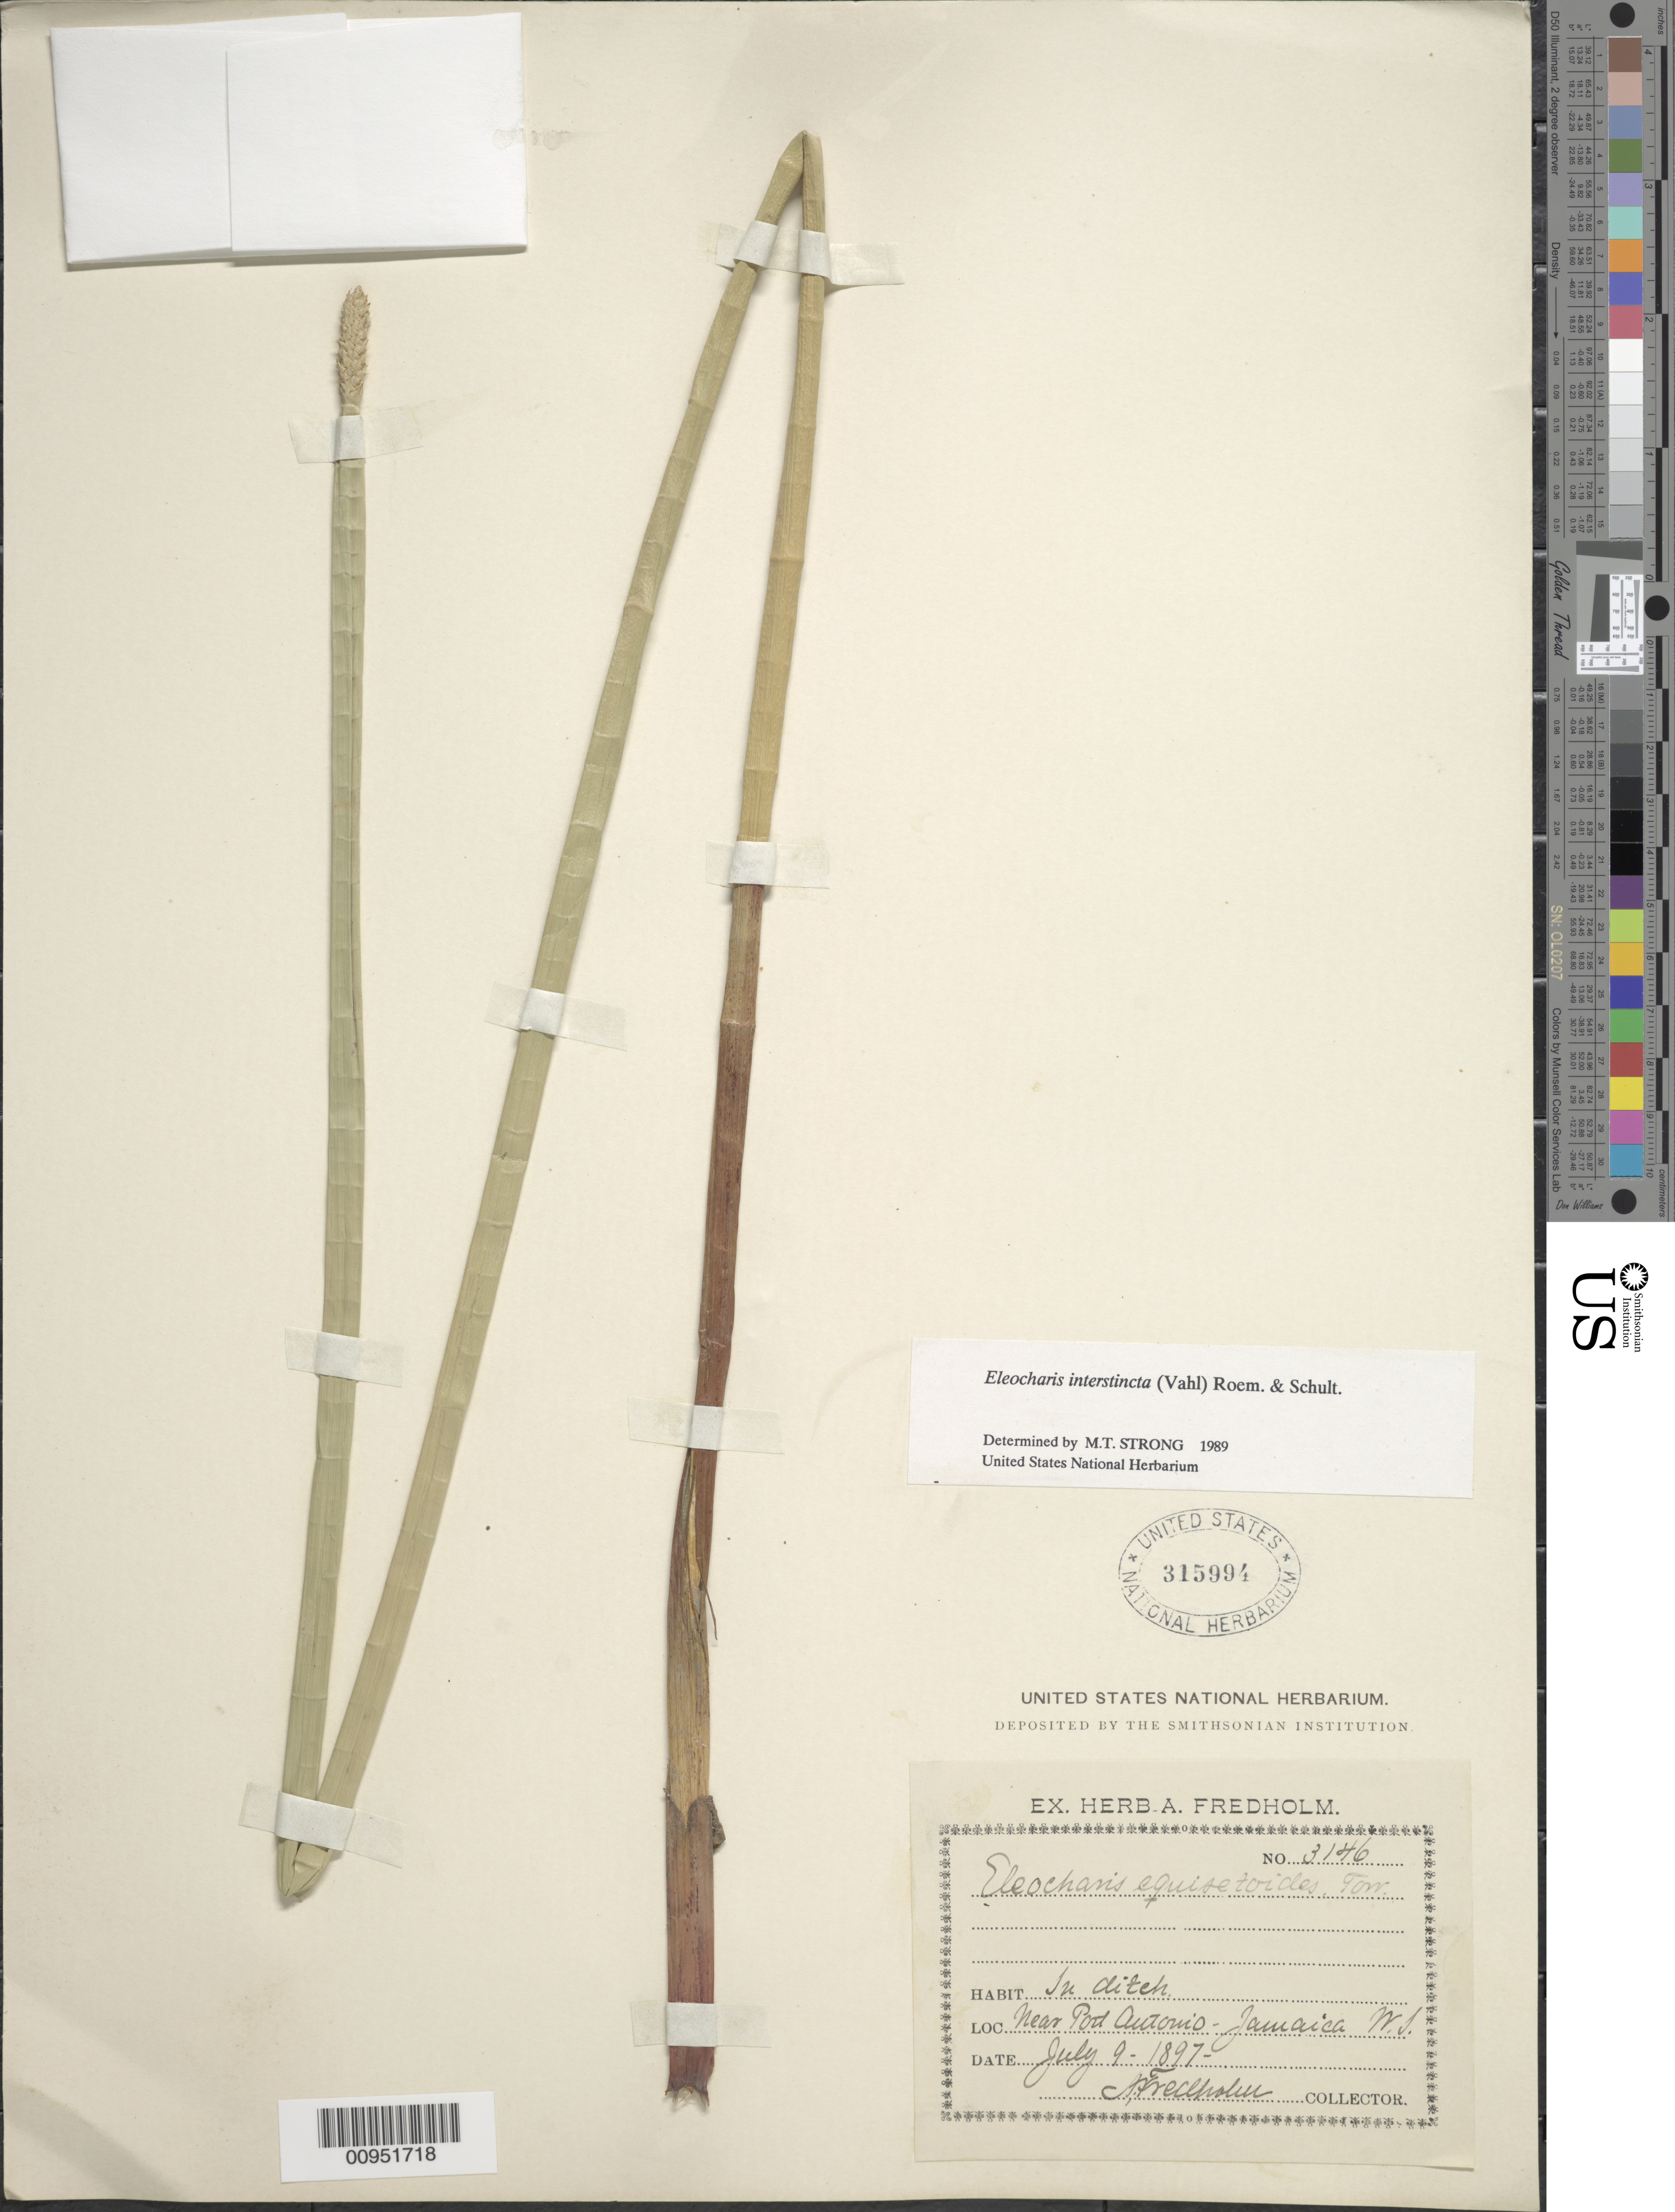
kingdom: Plantae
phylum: Tracheophyta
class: Liliopsida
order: Poales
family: Cyperaceae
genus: Eleocharis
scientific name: Eleocharis interstincta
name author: (Vahl) Roem. & Schult.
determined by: Strong, M. T., (US), Smithsonian Institution - National Museum of Natural History (UNITED STATES)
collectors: A. Fredholm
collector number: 3146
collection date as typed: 09 Jul 1897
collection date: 1897-07-09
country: Jamaica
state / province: Portland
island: Jamaica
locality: Near Port Antonio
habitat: In ditch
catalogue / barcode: US 315994